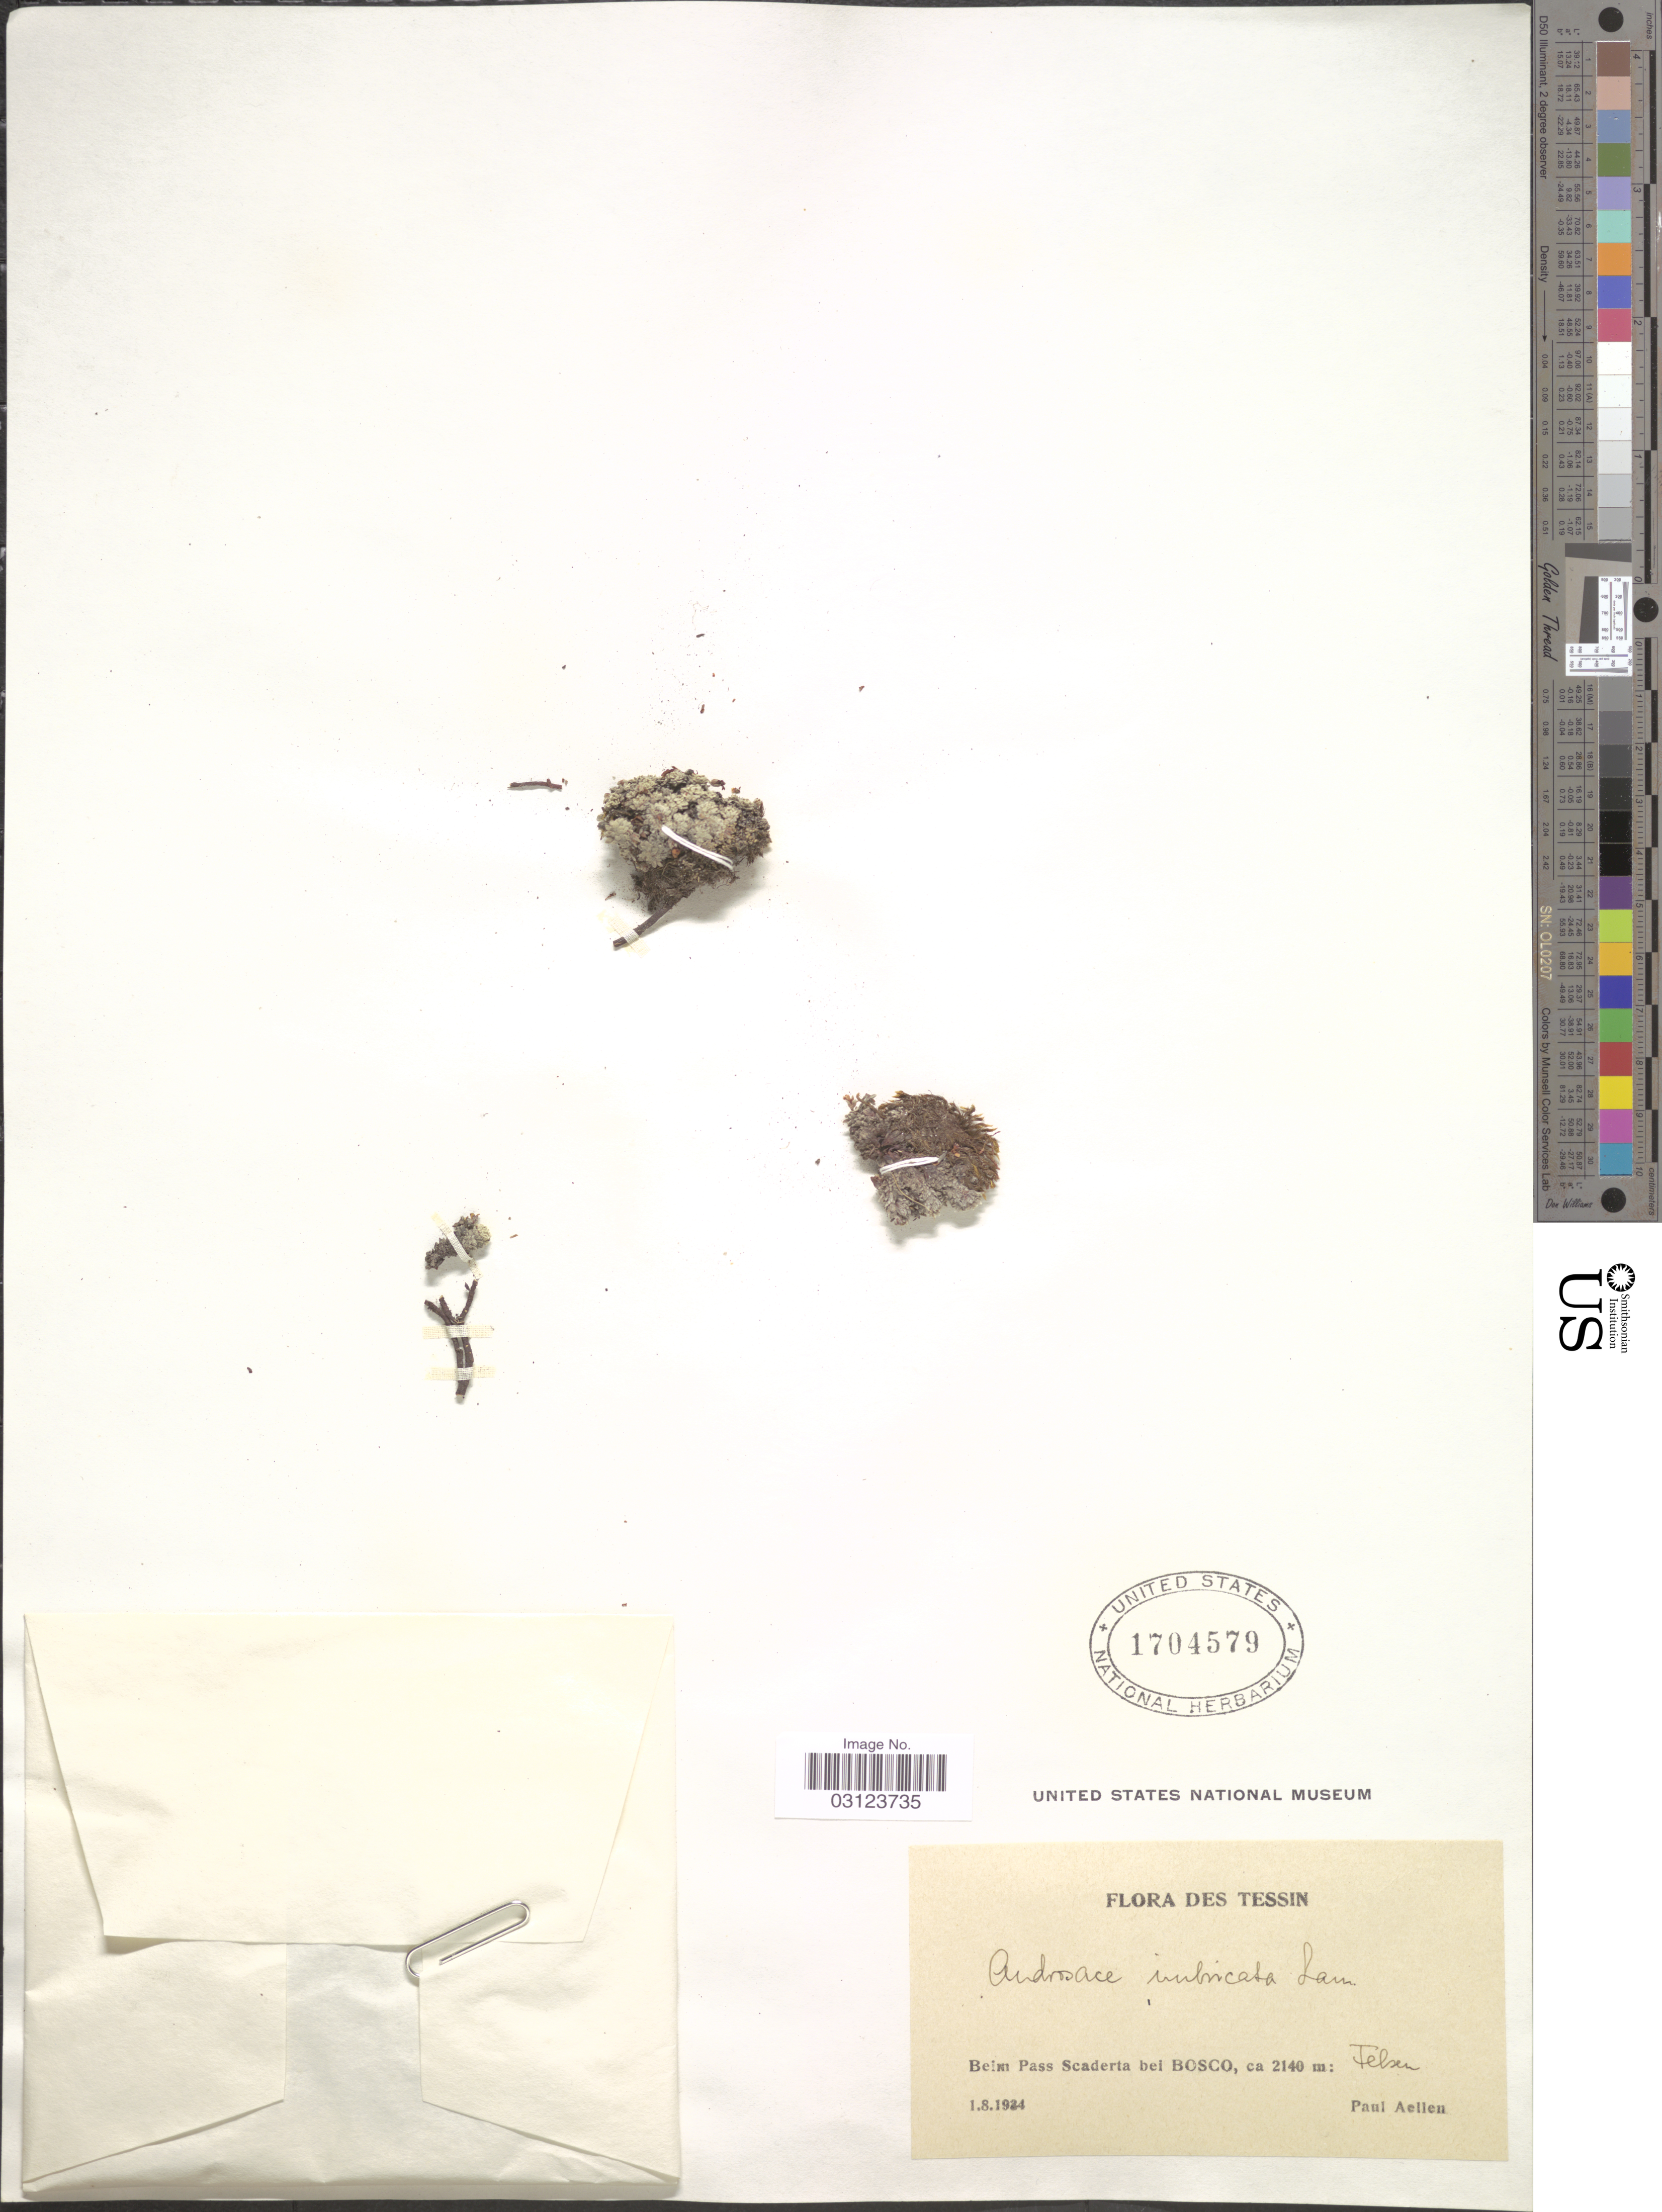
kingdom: Plantae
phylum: Tracheophyta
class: Magnoliopsida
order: Ericales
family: Primulaceae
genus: Androsace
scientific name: Androsace imbricata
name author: Lam.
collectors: P. Aellen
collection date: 1924-08-01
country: Switzerland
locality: Tessin. Beim Pass Scaderia bei Bosco.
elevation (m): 2140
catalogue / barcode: US 1704579